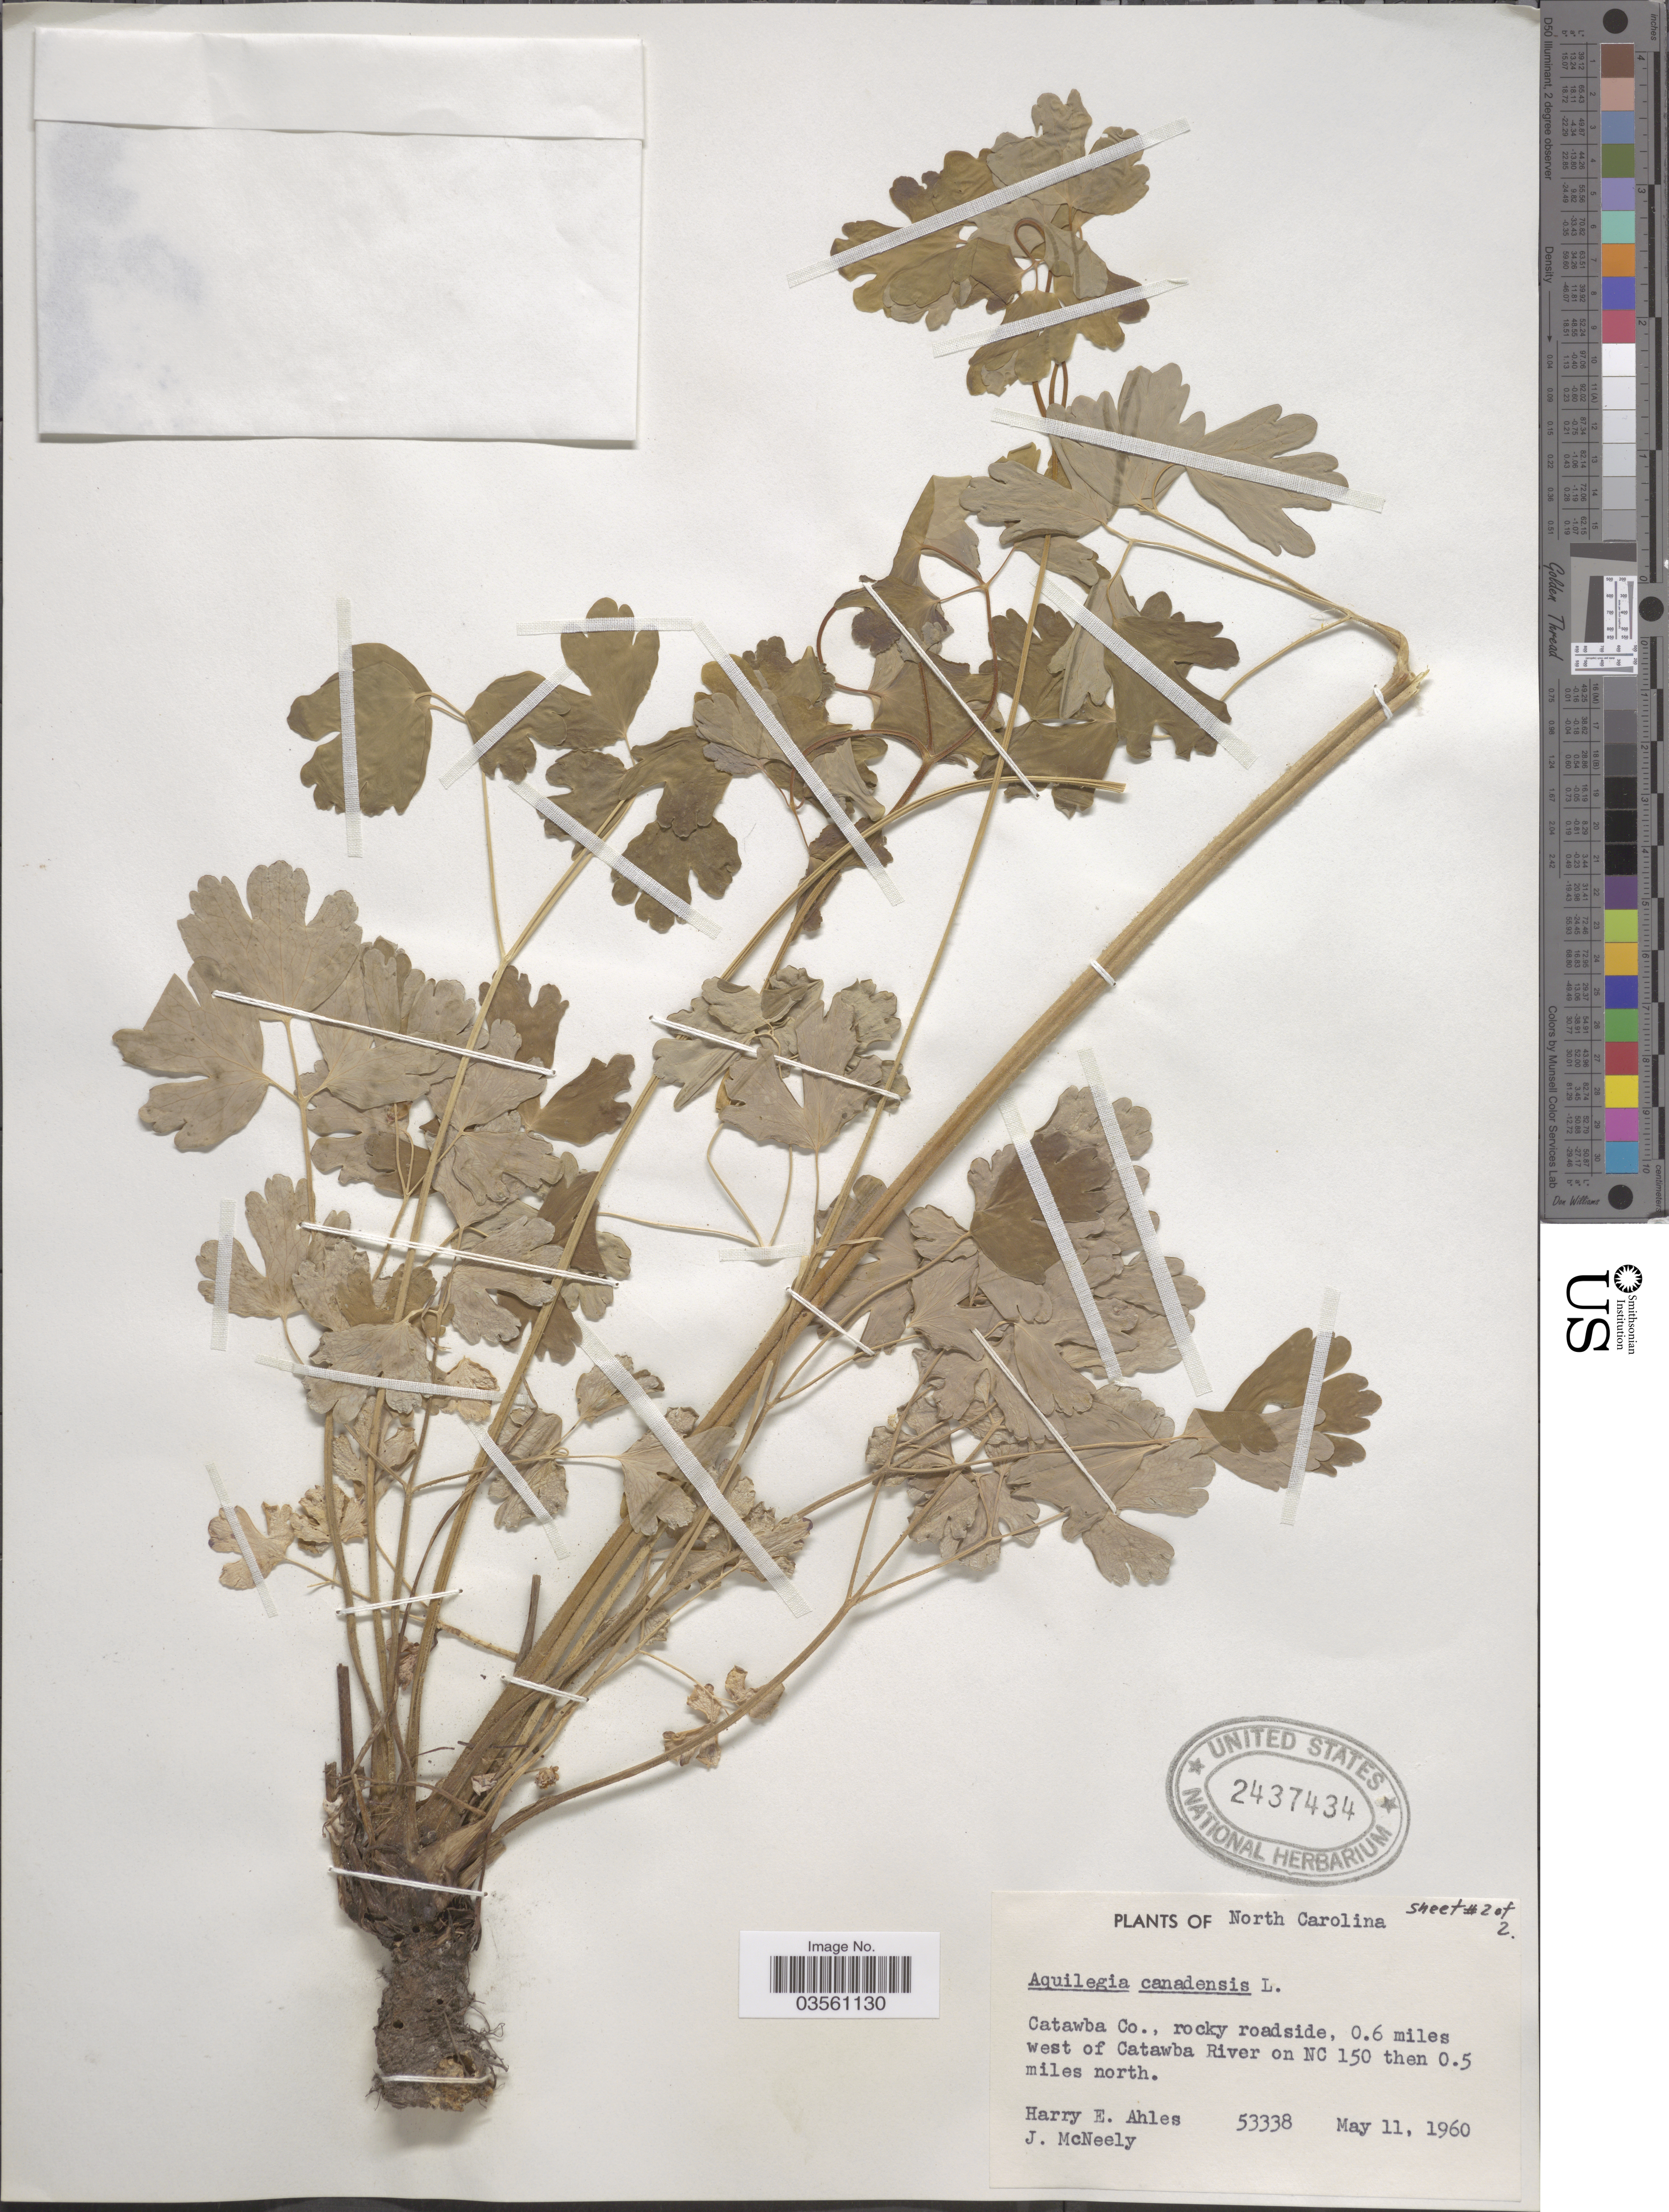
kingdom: Plantae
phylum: Tracheophyta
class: Magnoliopsida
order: Ranunculales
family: Ranunculaceae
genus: Aquilegia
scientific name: Aquilegia canadensis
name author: L.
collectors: H. E. Ahles & J. McNeely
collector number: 53338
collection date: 1960-05-11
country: United States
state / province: North Carolina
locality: Catawba Co., rocky roadside, 0.6 miles west of Catawba River on NC 150 then 0.5 miles north.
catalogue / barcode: US 2437434